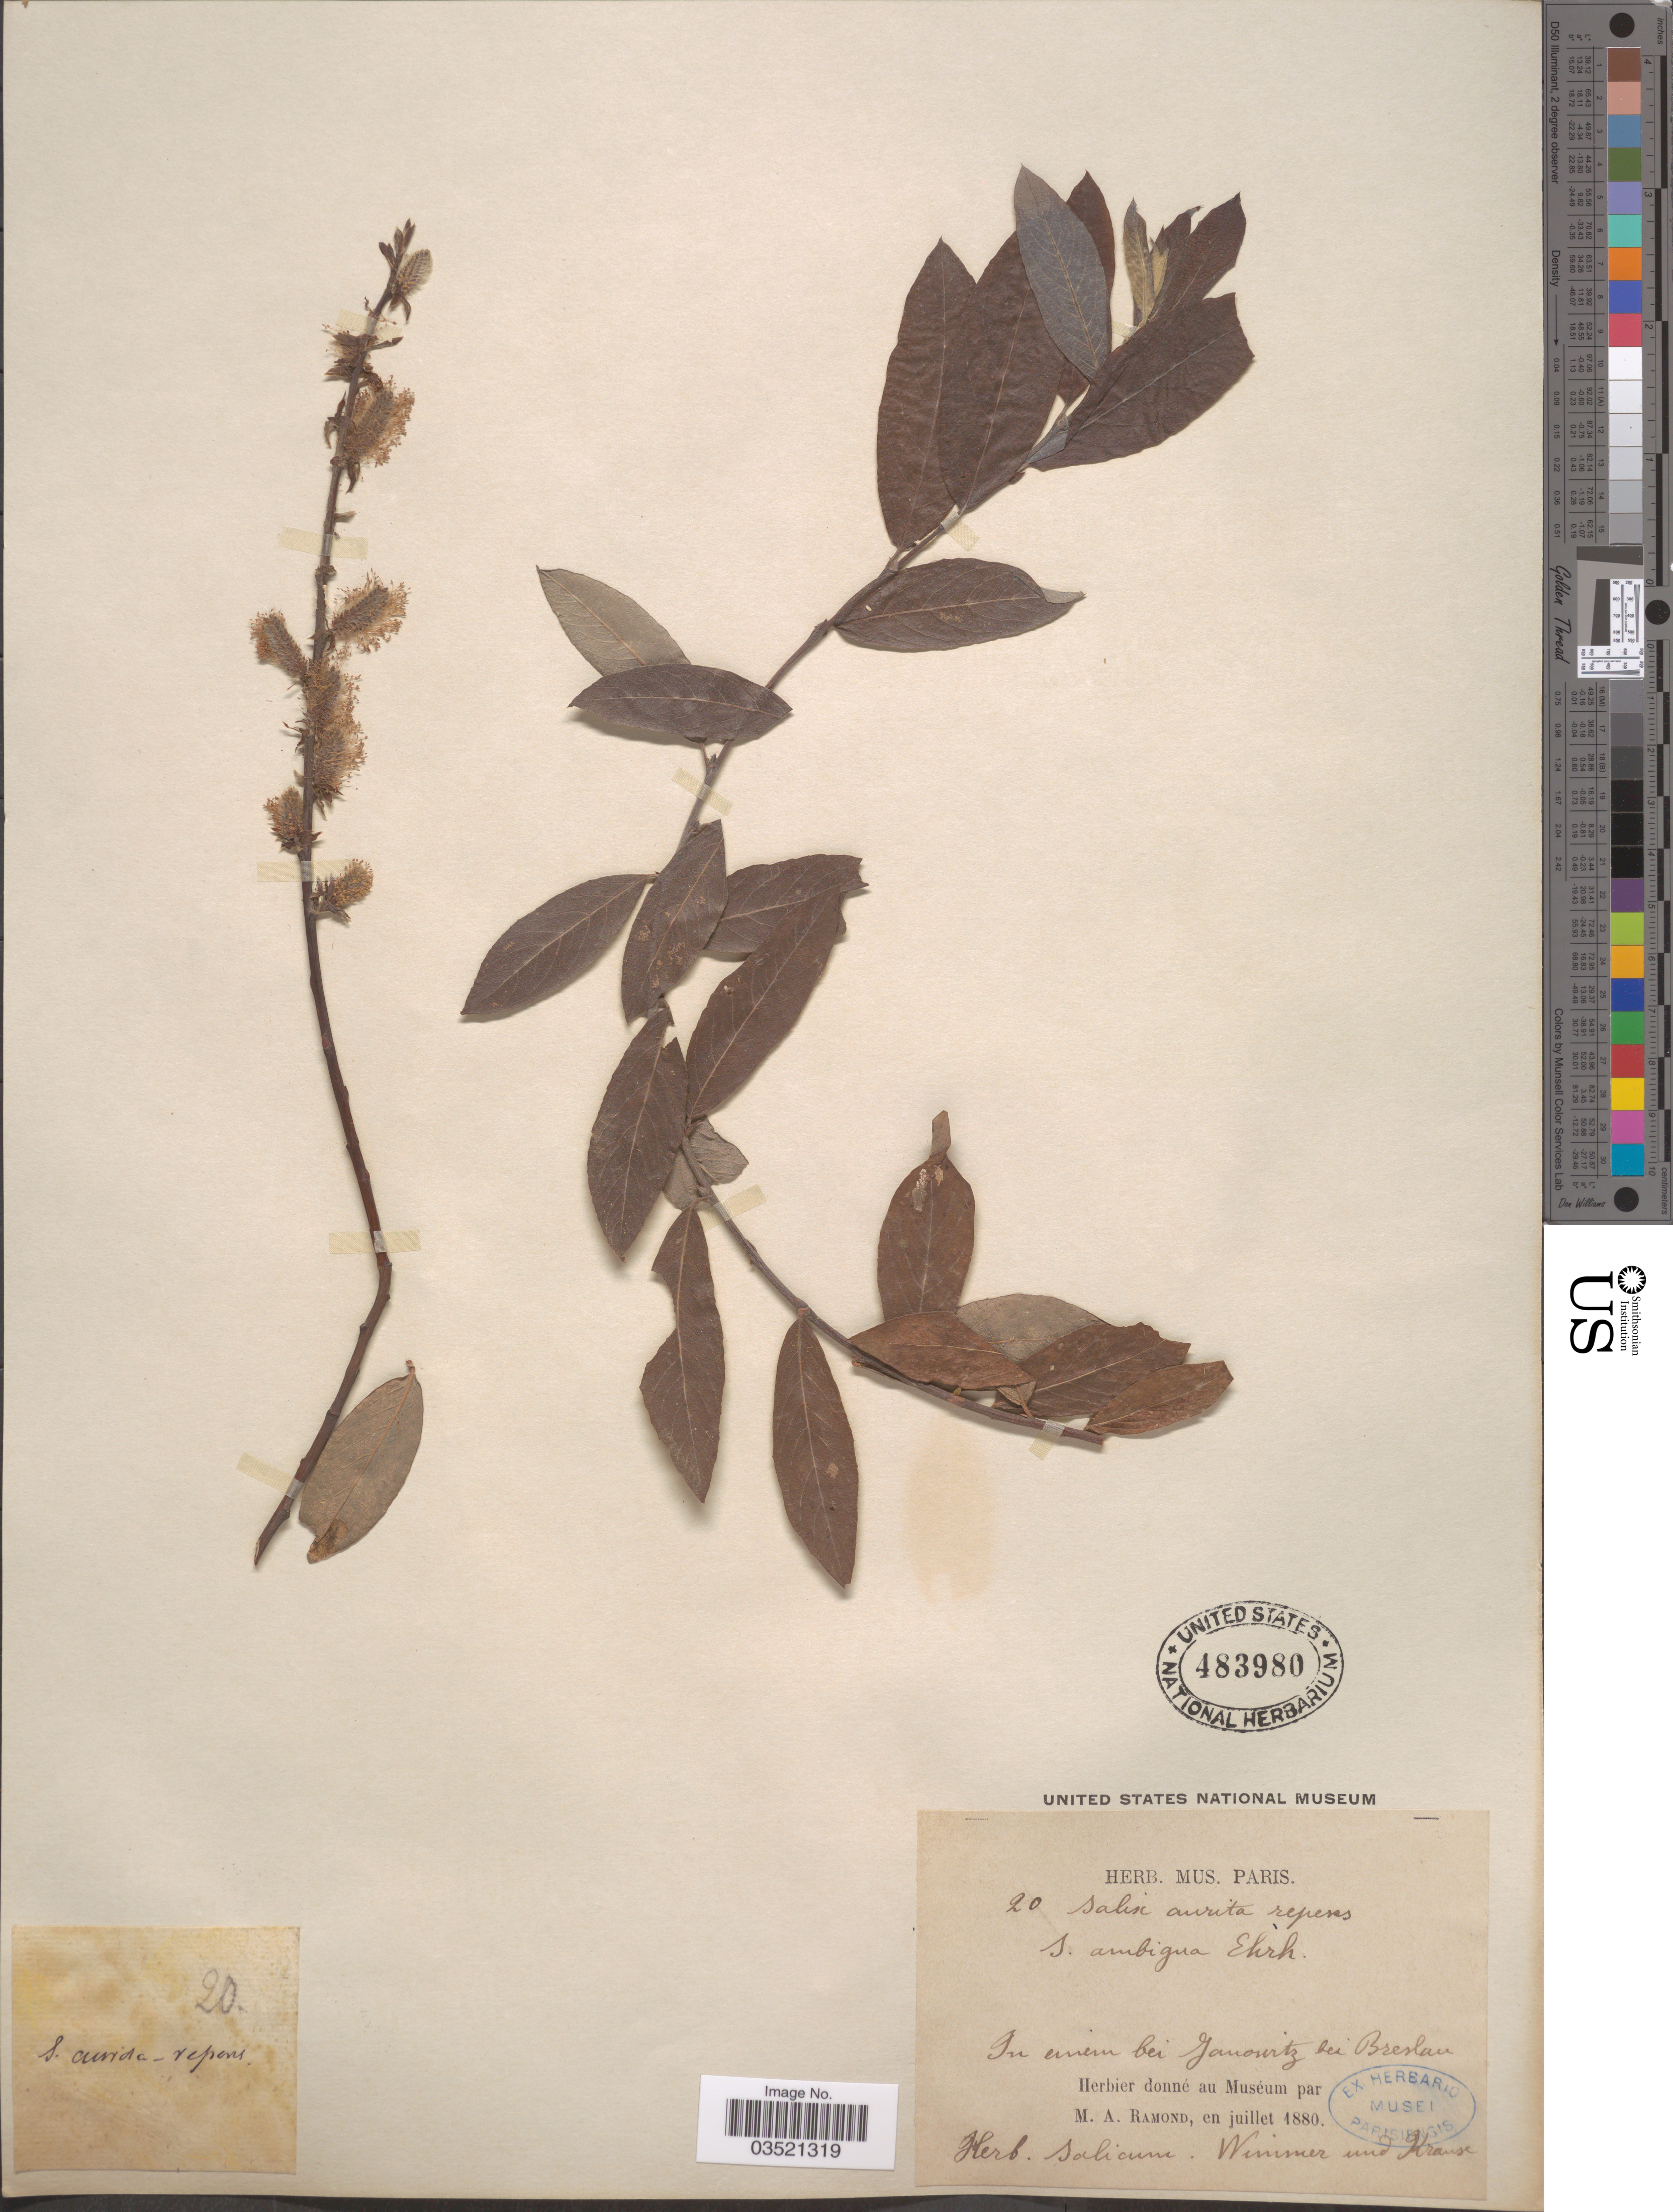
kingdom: Plantae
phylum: Tracheophyta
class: Magnoliopsida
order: Malpighiales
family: Salicaceae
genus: Salix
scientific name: Salix aurita x S. repens L.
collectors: Wimmer & -- Krause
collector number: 20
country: Poland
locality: In einem bei Janowitz bei Breslau.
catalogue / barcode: US 483980